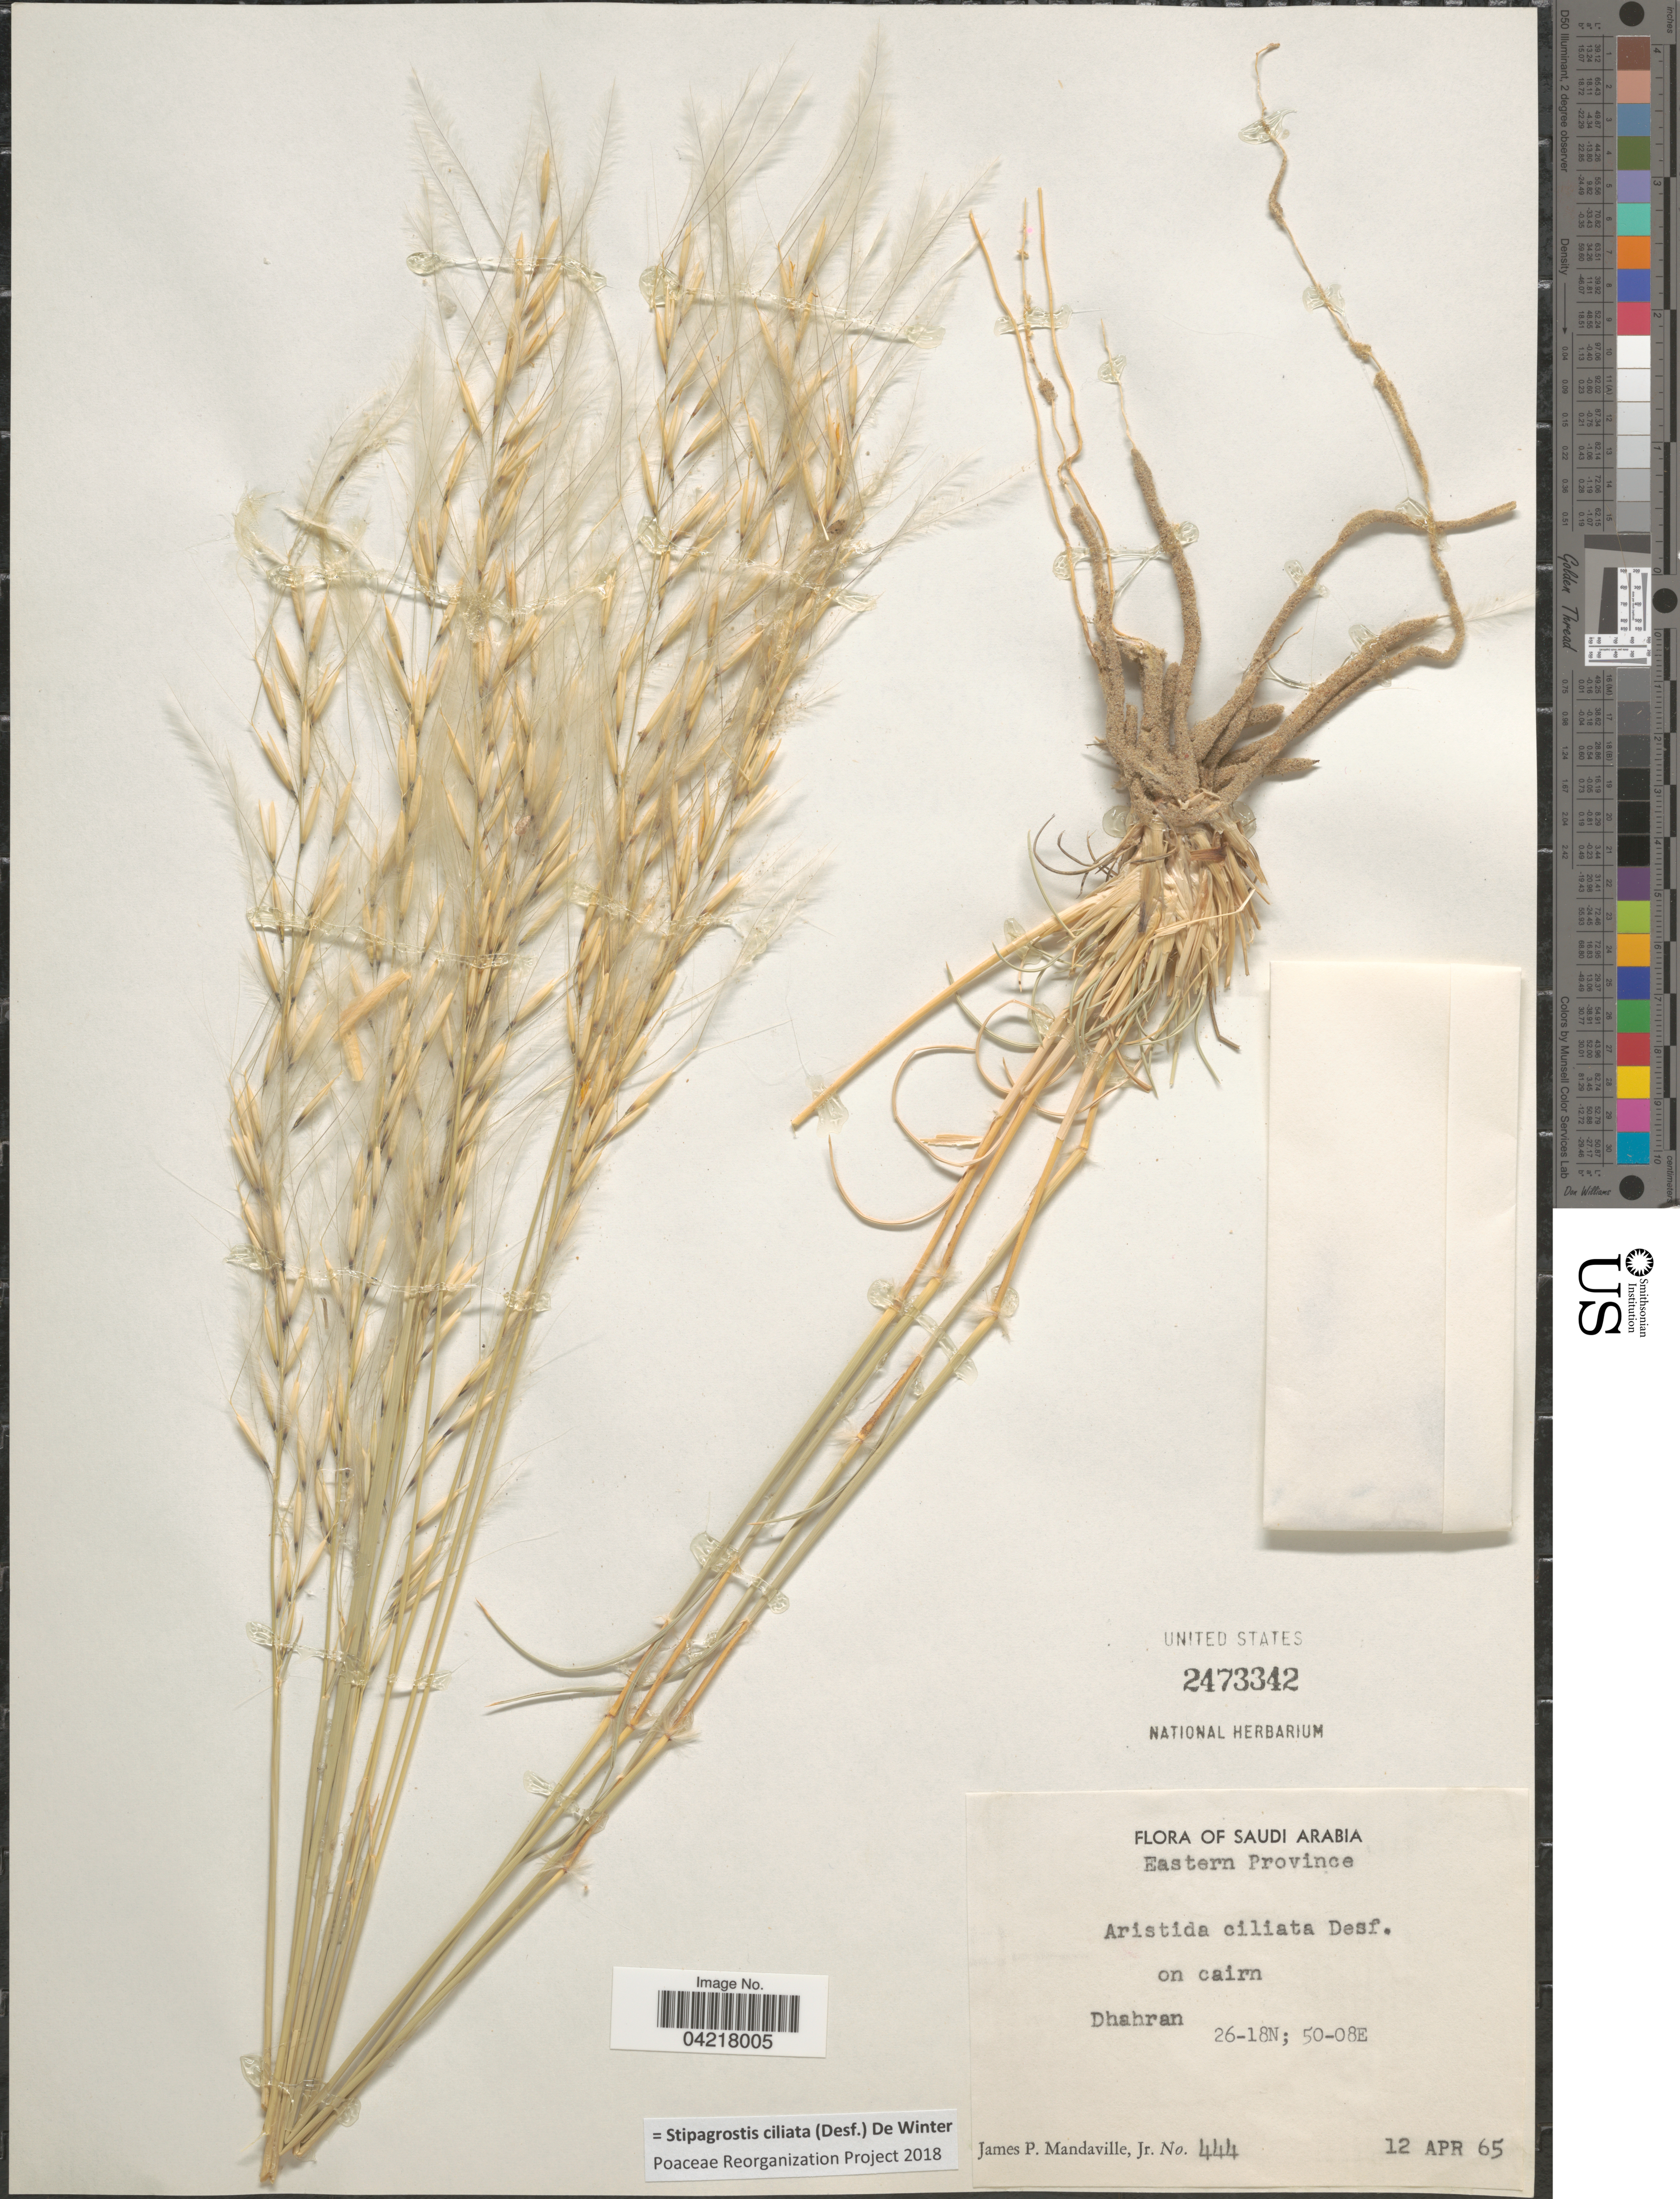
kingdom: Plantae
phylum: Tracheophyta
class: Liliopsida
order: Poales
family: Poaceae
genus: Stipagrostis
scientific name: Stipagrostis ciliata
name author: (Desf.) De Winter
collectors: J. Mandaville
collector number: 444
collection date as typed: Transcribed d/m/y: 12/4/65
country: Saudi Arabia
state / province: Ash Sharqiyah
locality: Eastern Province. Dhahran.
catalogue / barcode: US 2473342